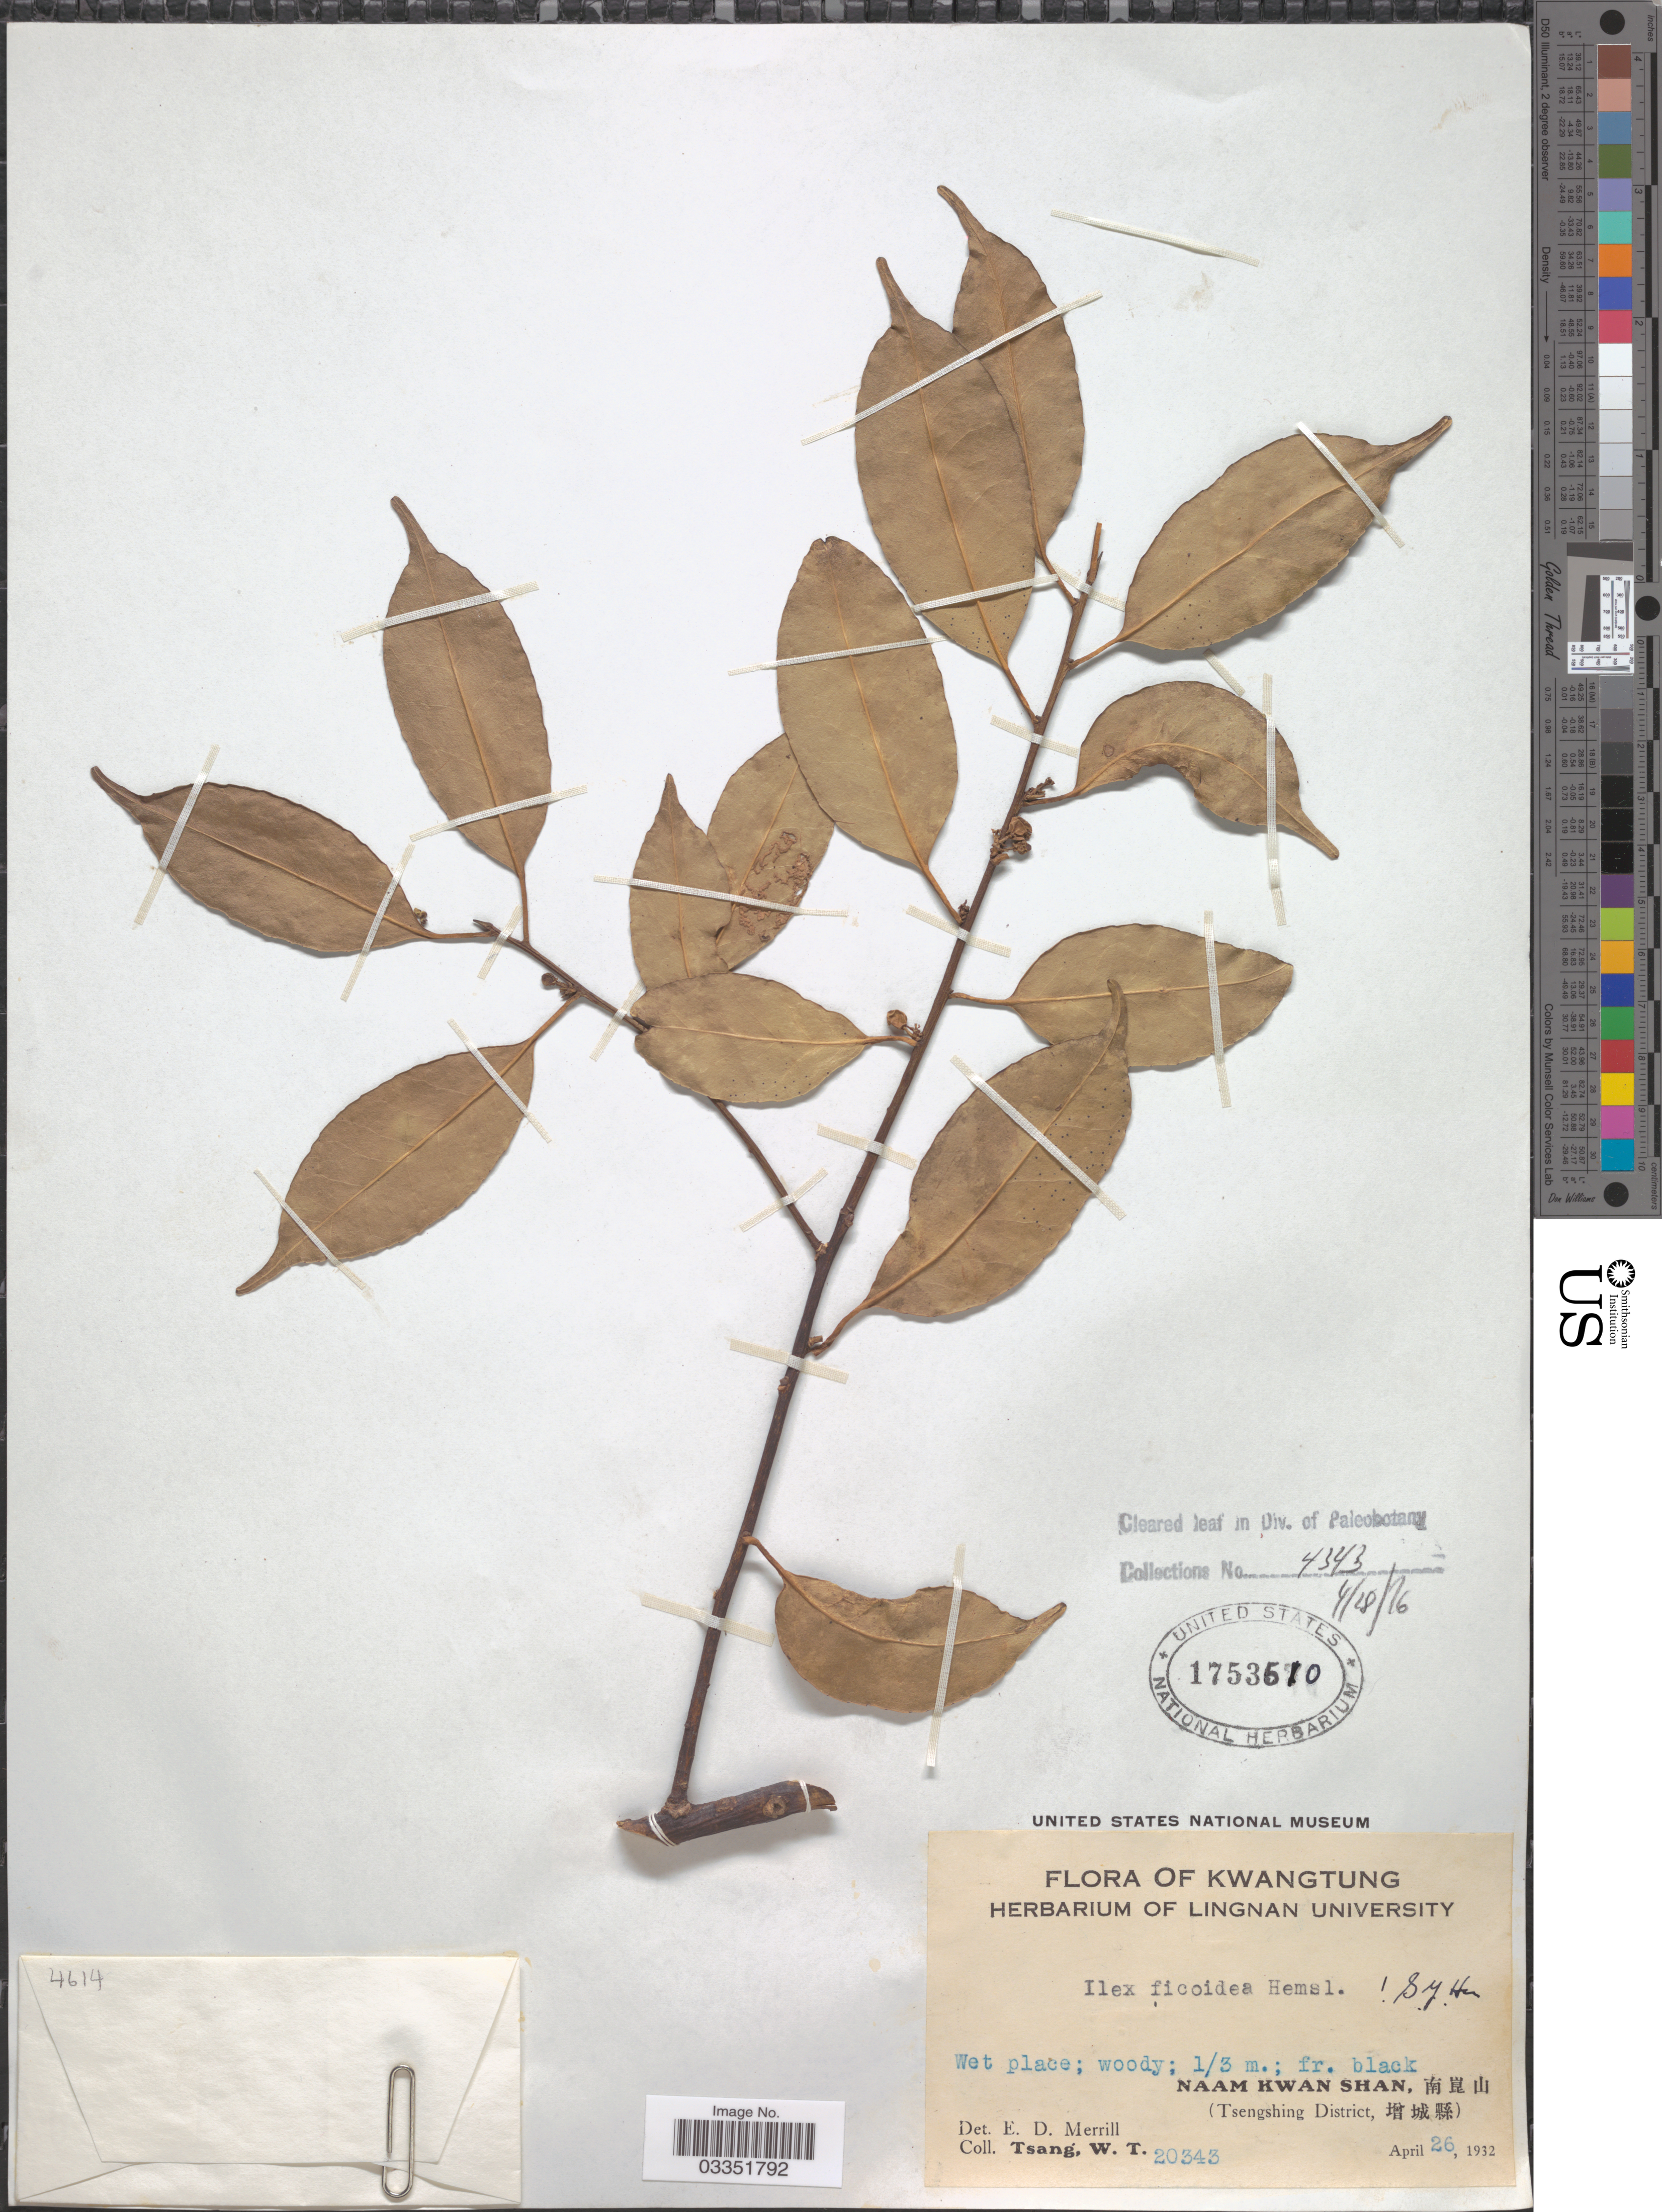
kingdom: Plantae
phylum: Tracheophyta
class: Magnoliopsida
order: Aquifoliales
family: Aquifoliaceae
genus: Ilex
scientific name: Ilex ficoidea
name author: Hemsl.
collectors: W. T. Tsang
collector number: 20343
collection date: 1932-04-26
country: China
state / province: Guangdong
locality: Kwangtung. Naam Kwan Shan, X. (Tsengshing District, X).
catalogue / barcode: US 1753510